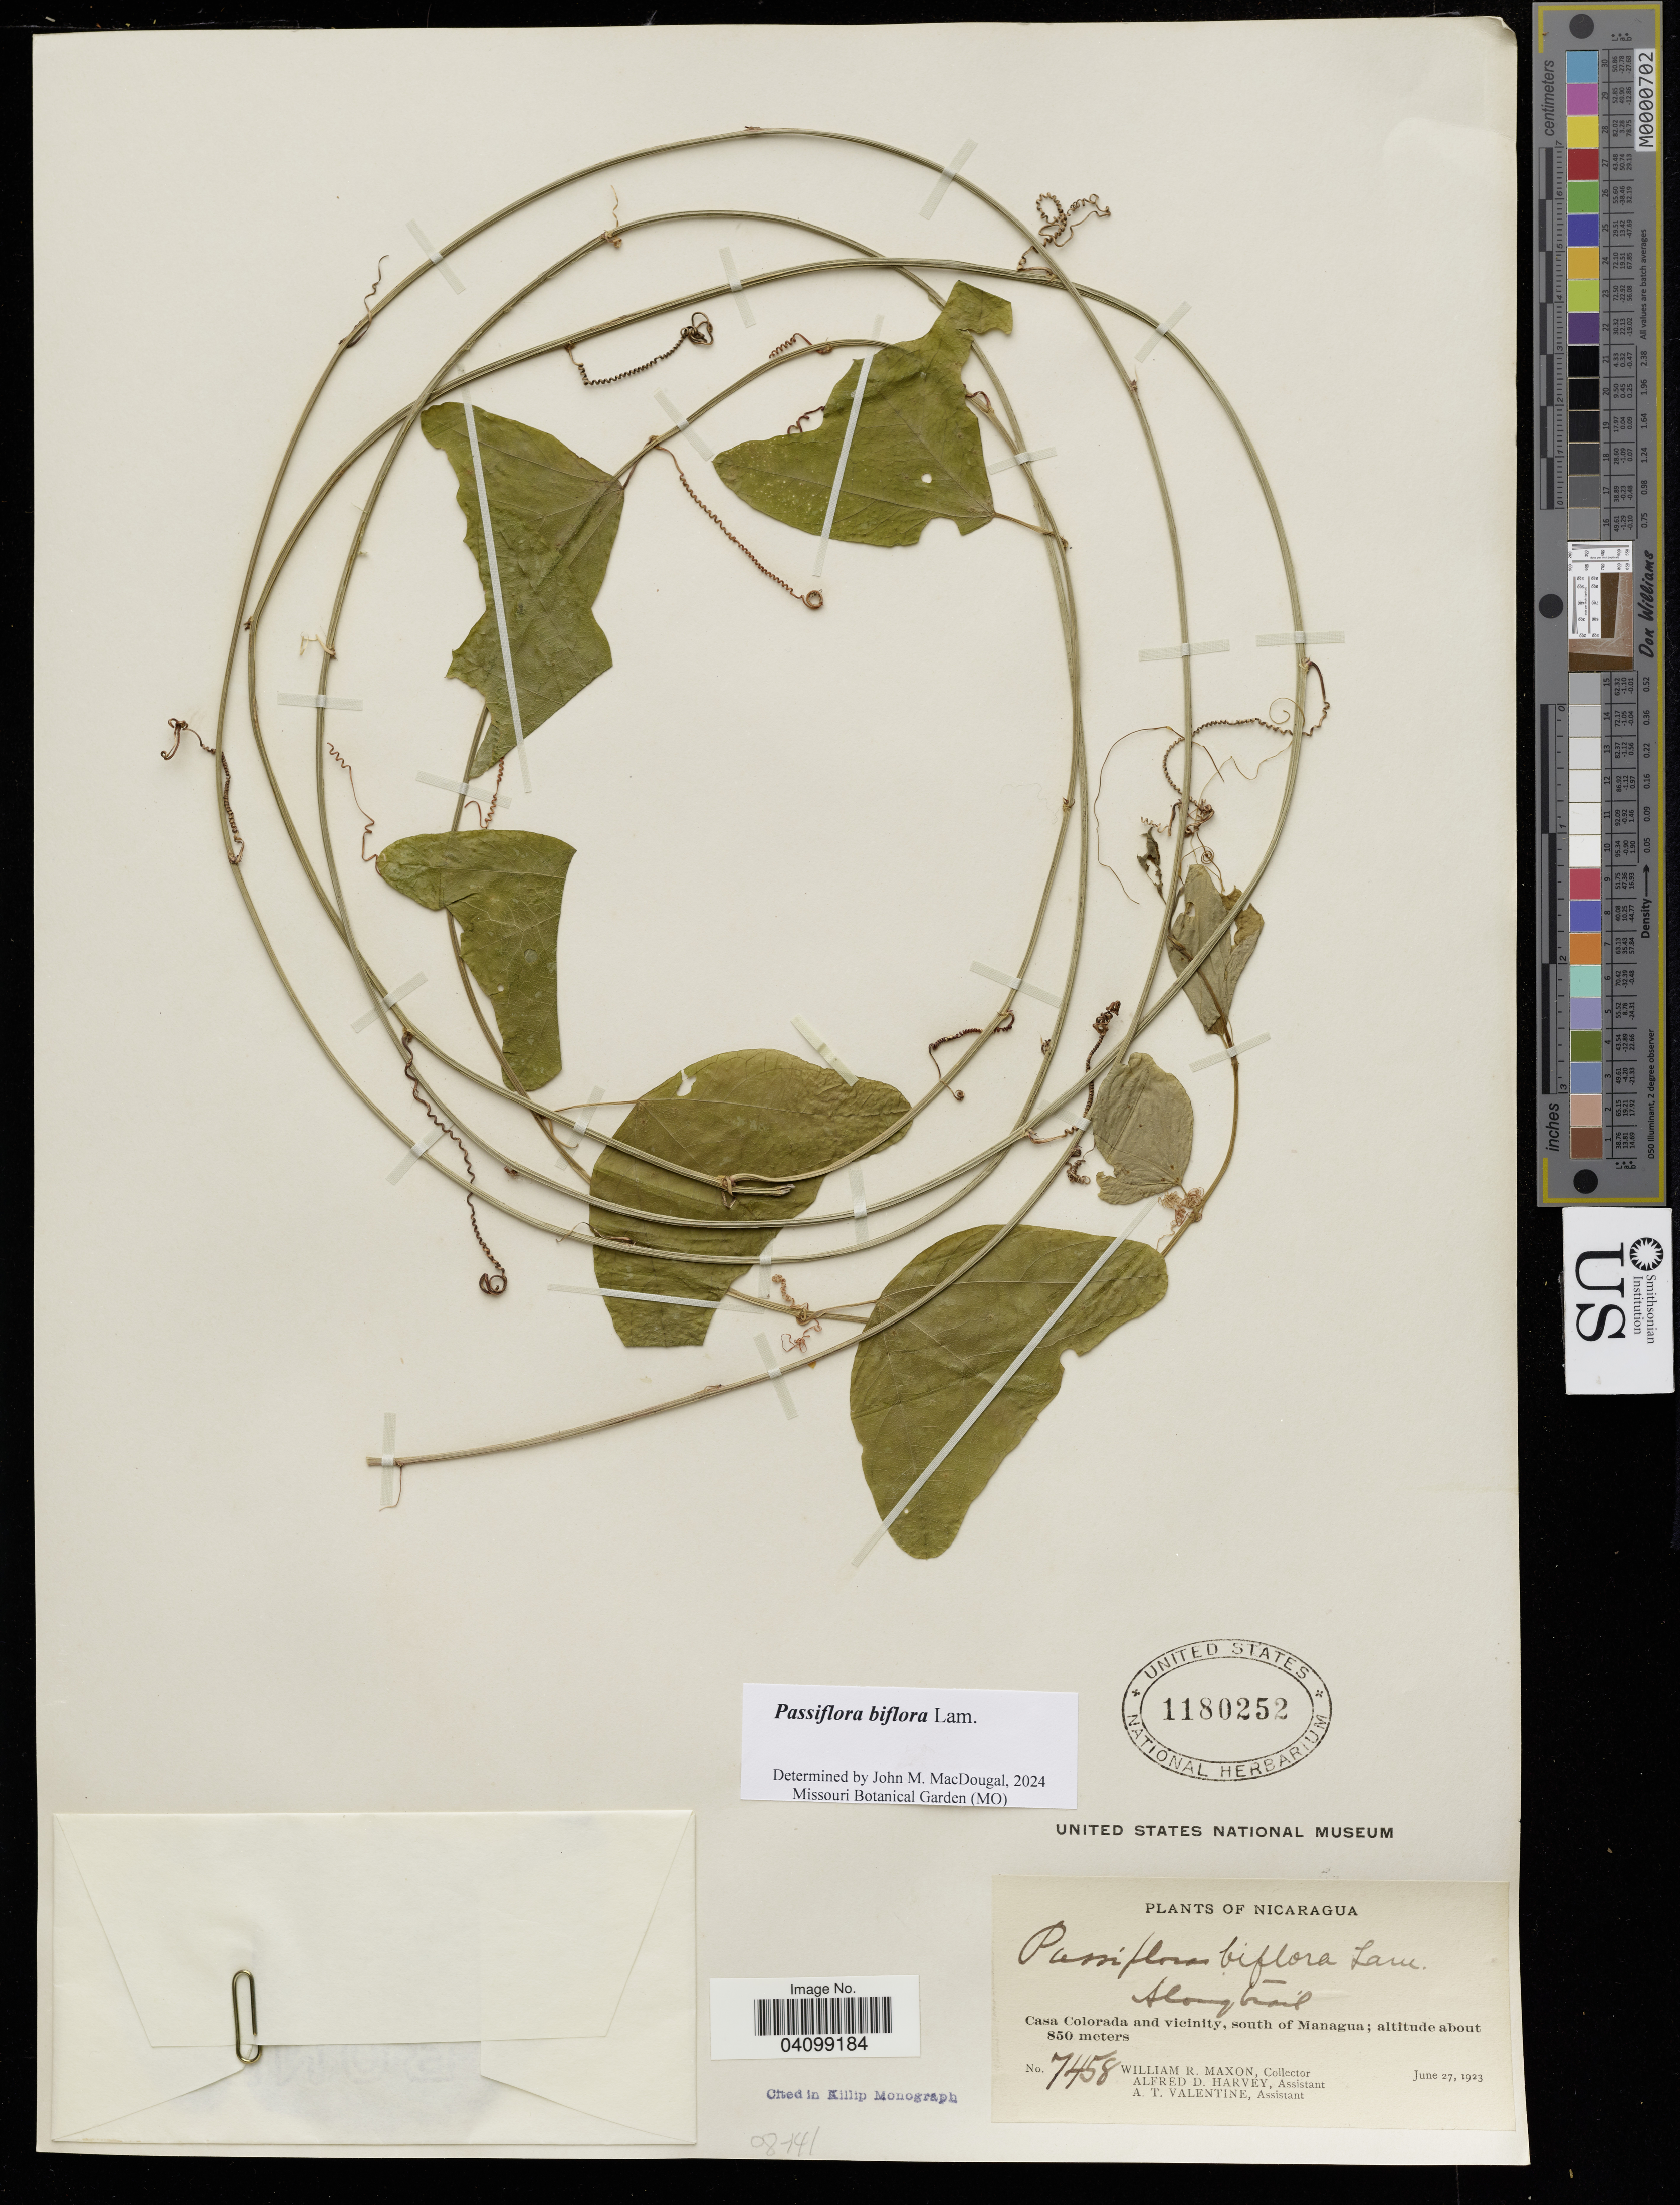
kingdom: Plantae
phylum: Tracheophyta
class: Magnoliopsida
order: Malpighiales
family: Passifloraceae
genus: Passiflora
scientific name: Passiflora biflora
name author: Lam.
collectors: W. R. Maxon, A. D. Harvey & A. Valentine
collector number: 7458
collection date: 1923-06-27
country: Nicaragua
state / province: Managua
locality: Casa Colorada and vicinity, south of Managua.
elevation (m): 850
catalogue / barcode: US 1180252